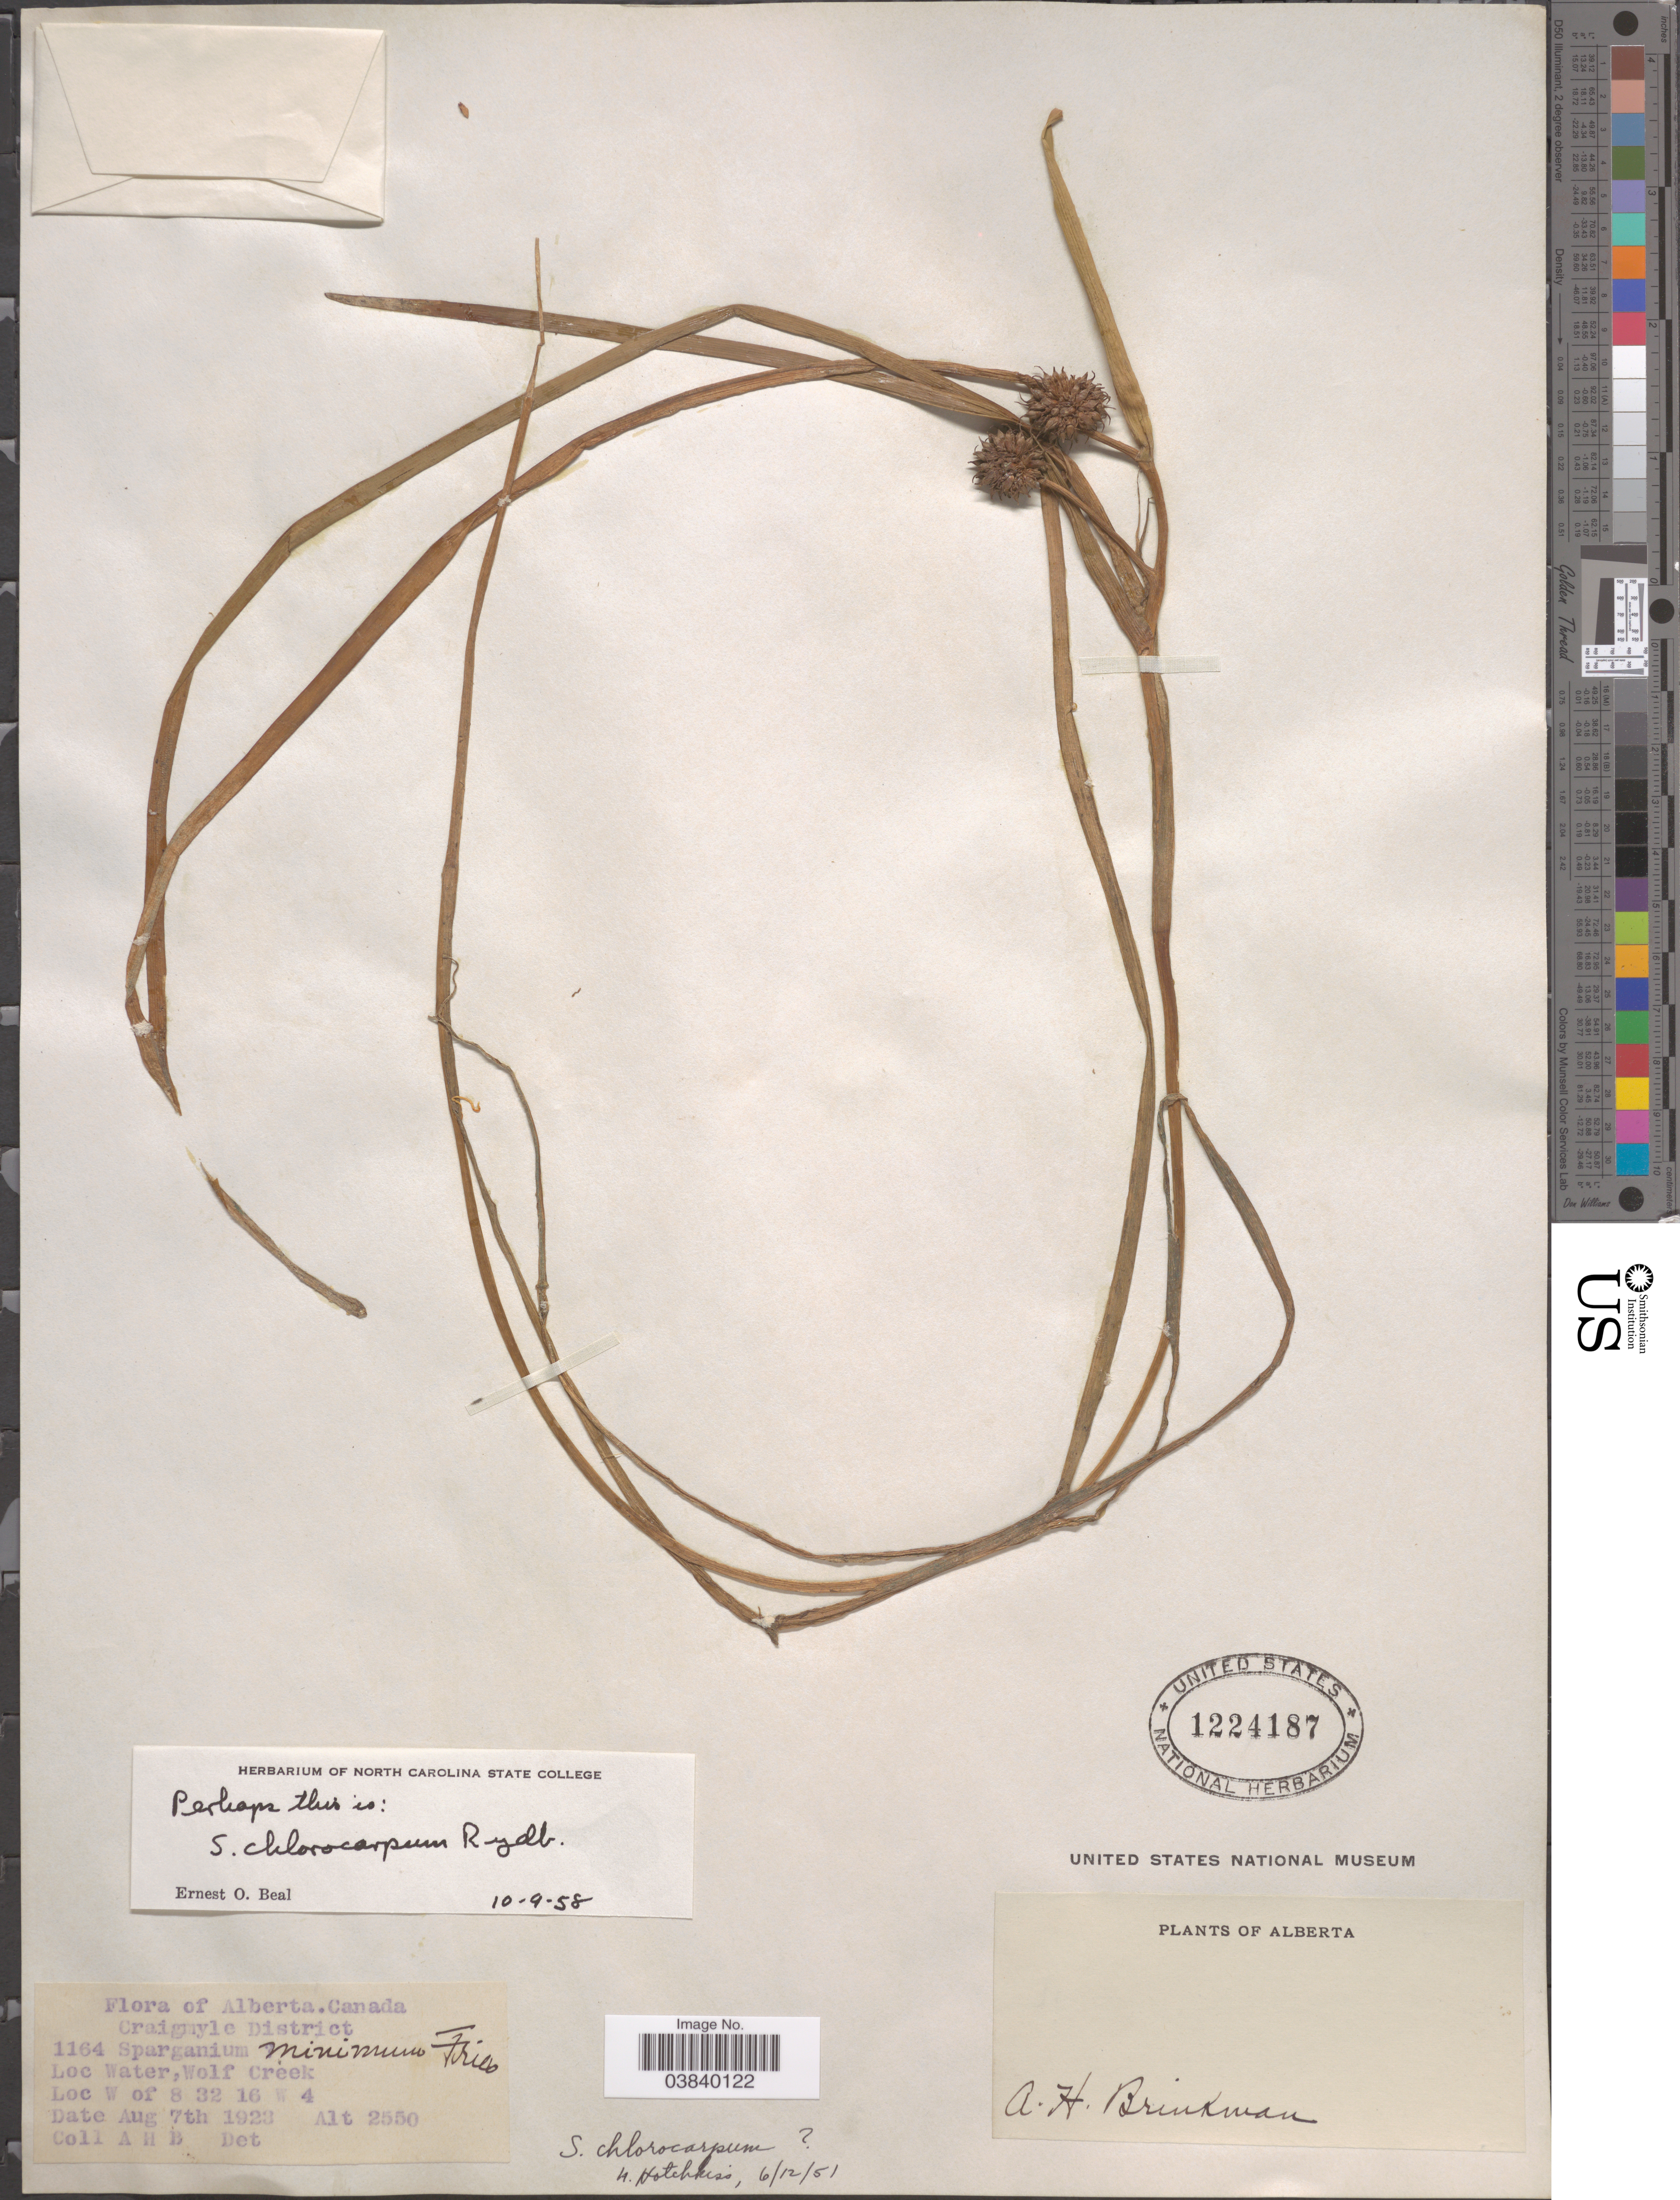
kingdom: Plantae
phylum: Tracheophyta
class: Liliopsida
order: Poales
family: Typhaceae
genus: Sparganium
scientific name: Sparganium chlorocarpum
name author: Rydb.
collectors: A. Brinkman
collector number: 1164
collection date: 1923-08-07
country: Canada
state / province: Alberta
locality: Craigmyle District. Water, Wolf Creek. W of 8 32 16 W 4.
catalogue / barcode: US 1224187